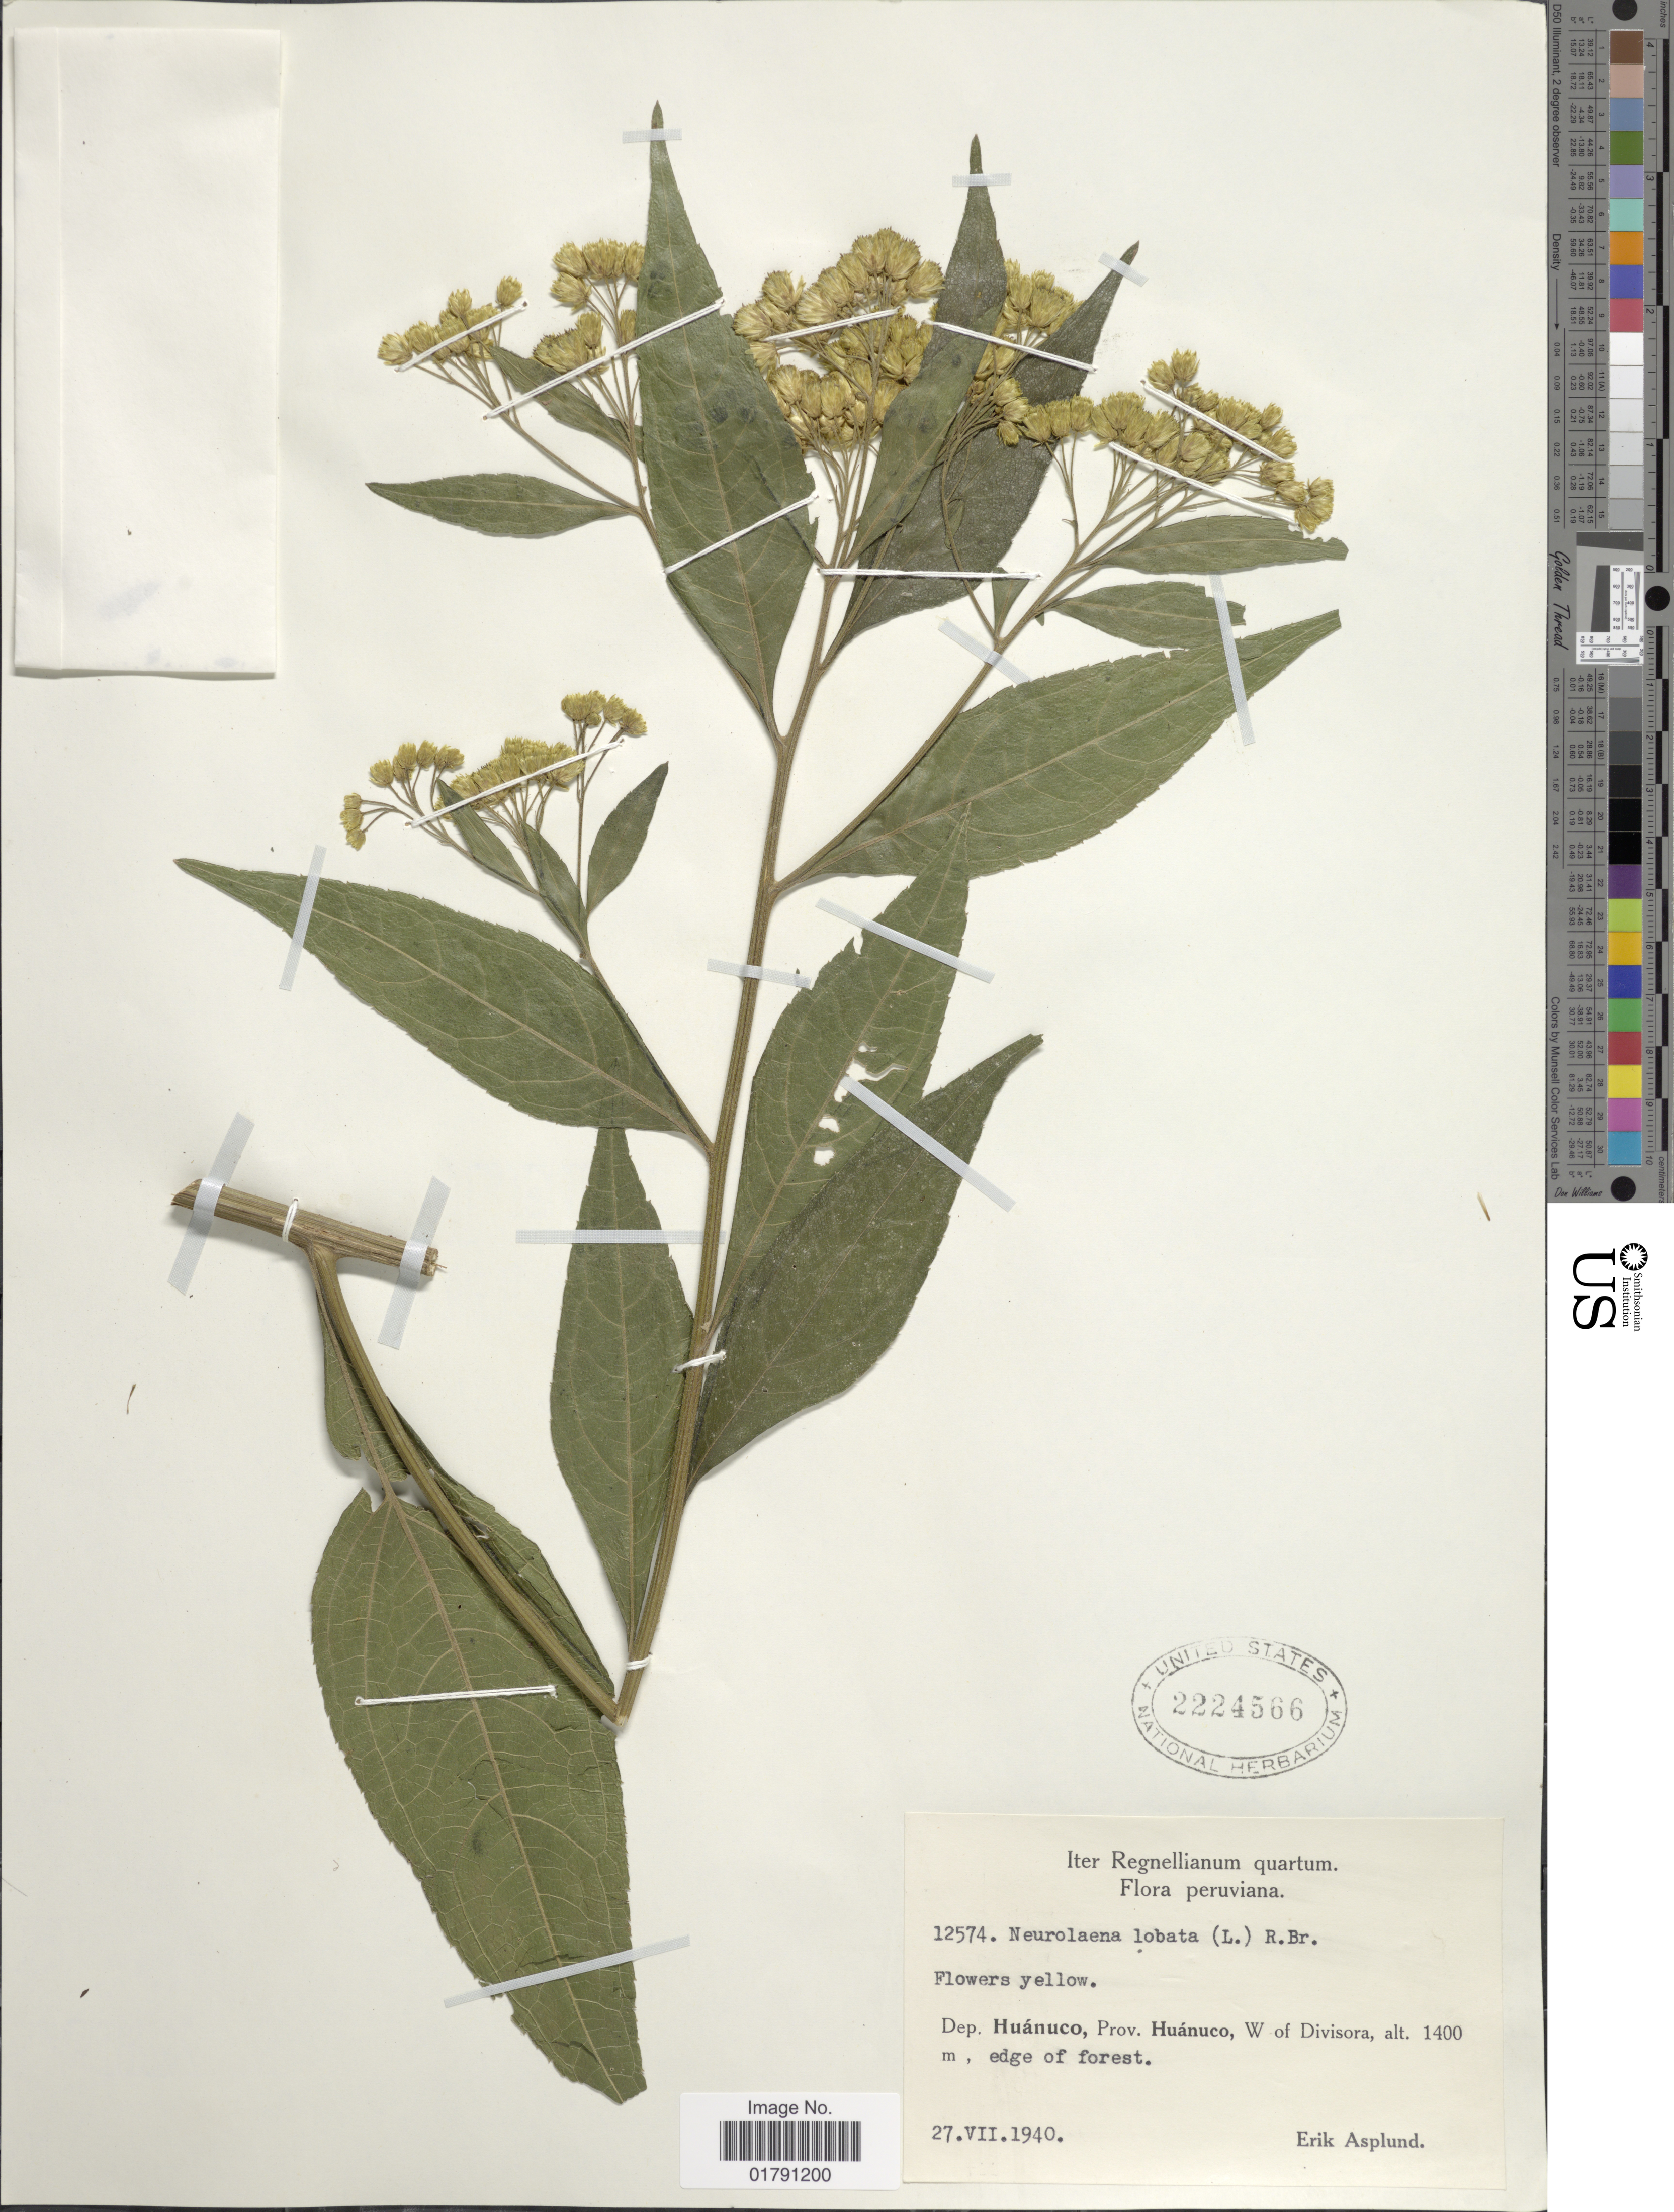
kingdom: Plantae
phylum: Tracheophyta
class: Magnoliopsida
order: Asterales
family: Asteraceae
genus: Neurolaena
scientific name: Neurolaena lobata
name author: (L.) R. Br. ex Cass.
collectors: E. Asplund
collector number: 12574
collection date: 1940-07-27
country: Peru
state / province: Huánuco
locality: Prov. Huanuco, W of Divisora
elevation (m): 1400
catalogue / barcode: US 2224566